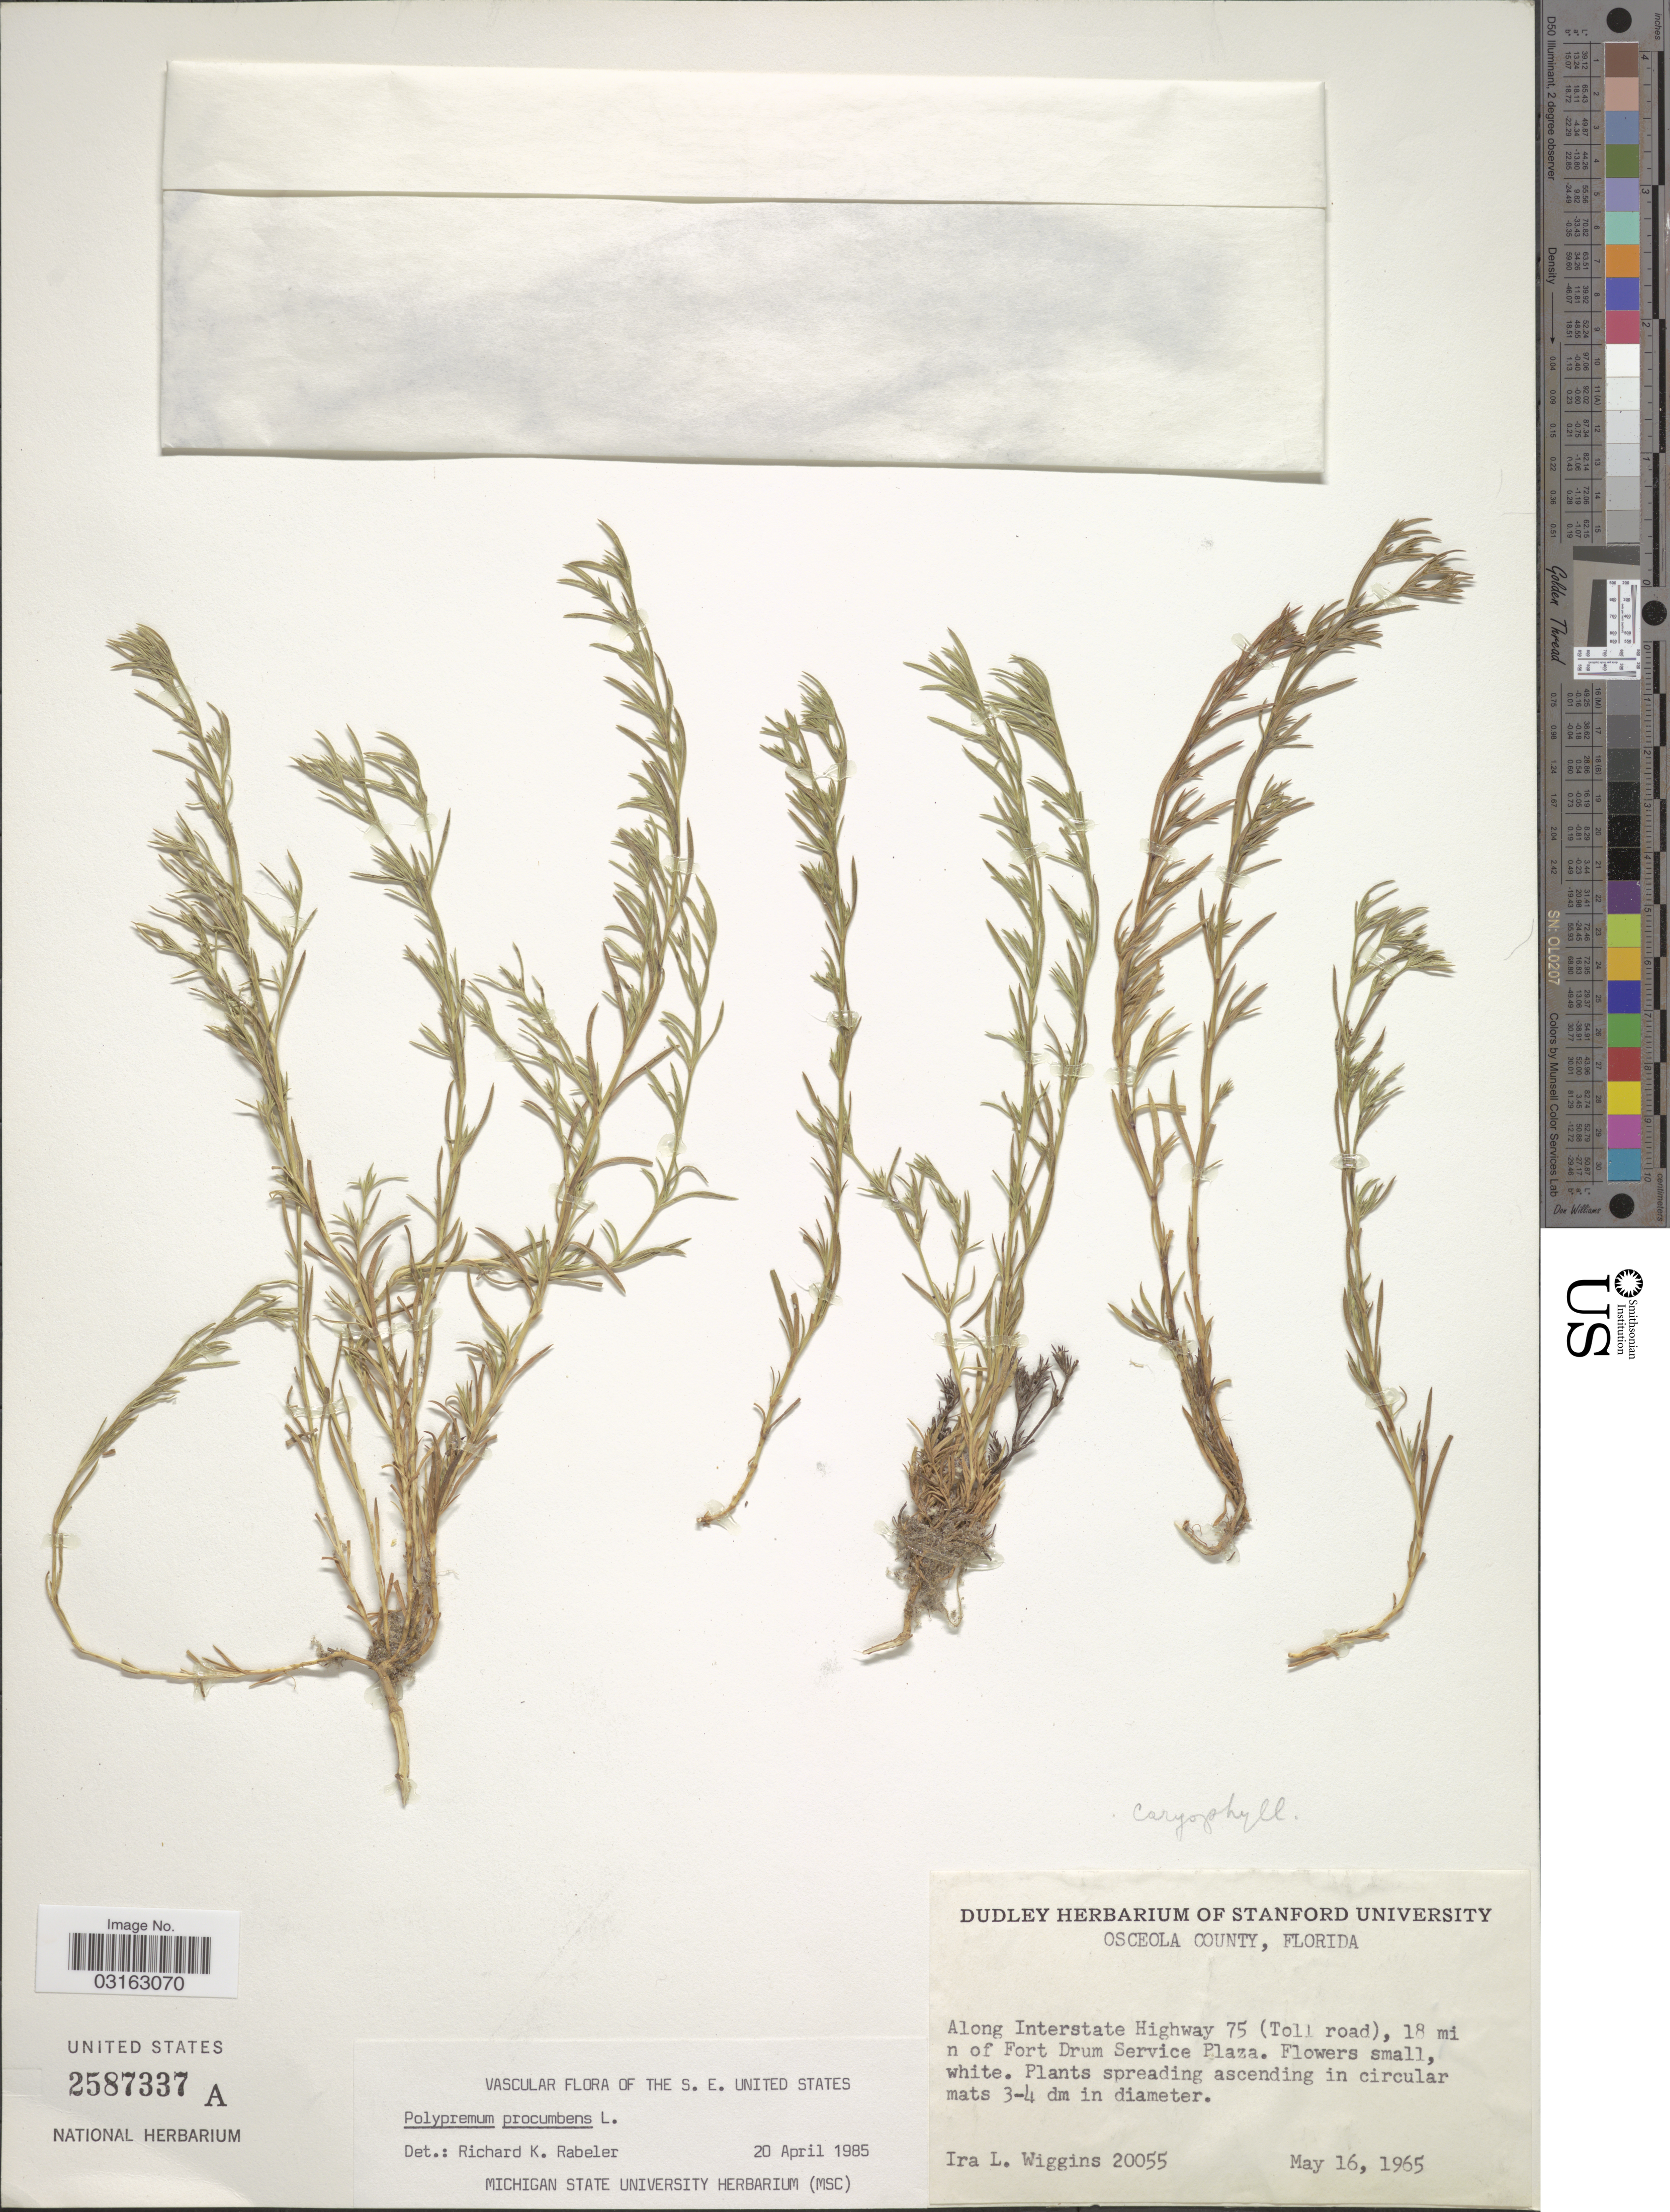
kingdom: Plantae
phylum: Tracheophyta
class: Magnoliopsida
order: Lamiales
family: Tetrachondraceae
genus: Polypremum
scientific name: Polypremum procumbens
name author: L.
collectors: I. L. Wiggins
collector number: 20055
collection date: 1965-05-16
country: United States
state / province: Florida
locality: Osceola County. Along Interstate Highway 75 (Toll road), 18 mi n of Fort Drum Service Plaza.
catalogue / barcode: US 2587337A